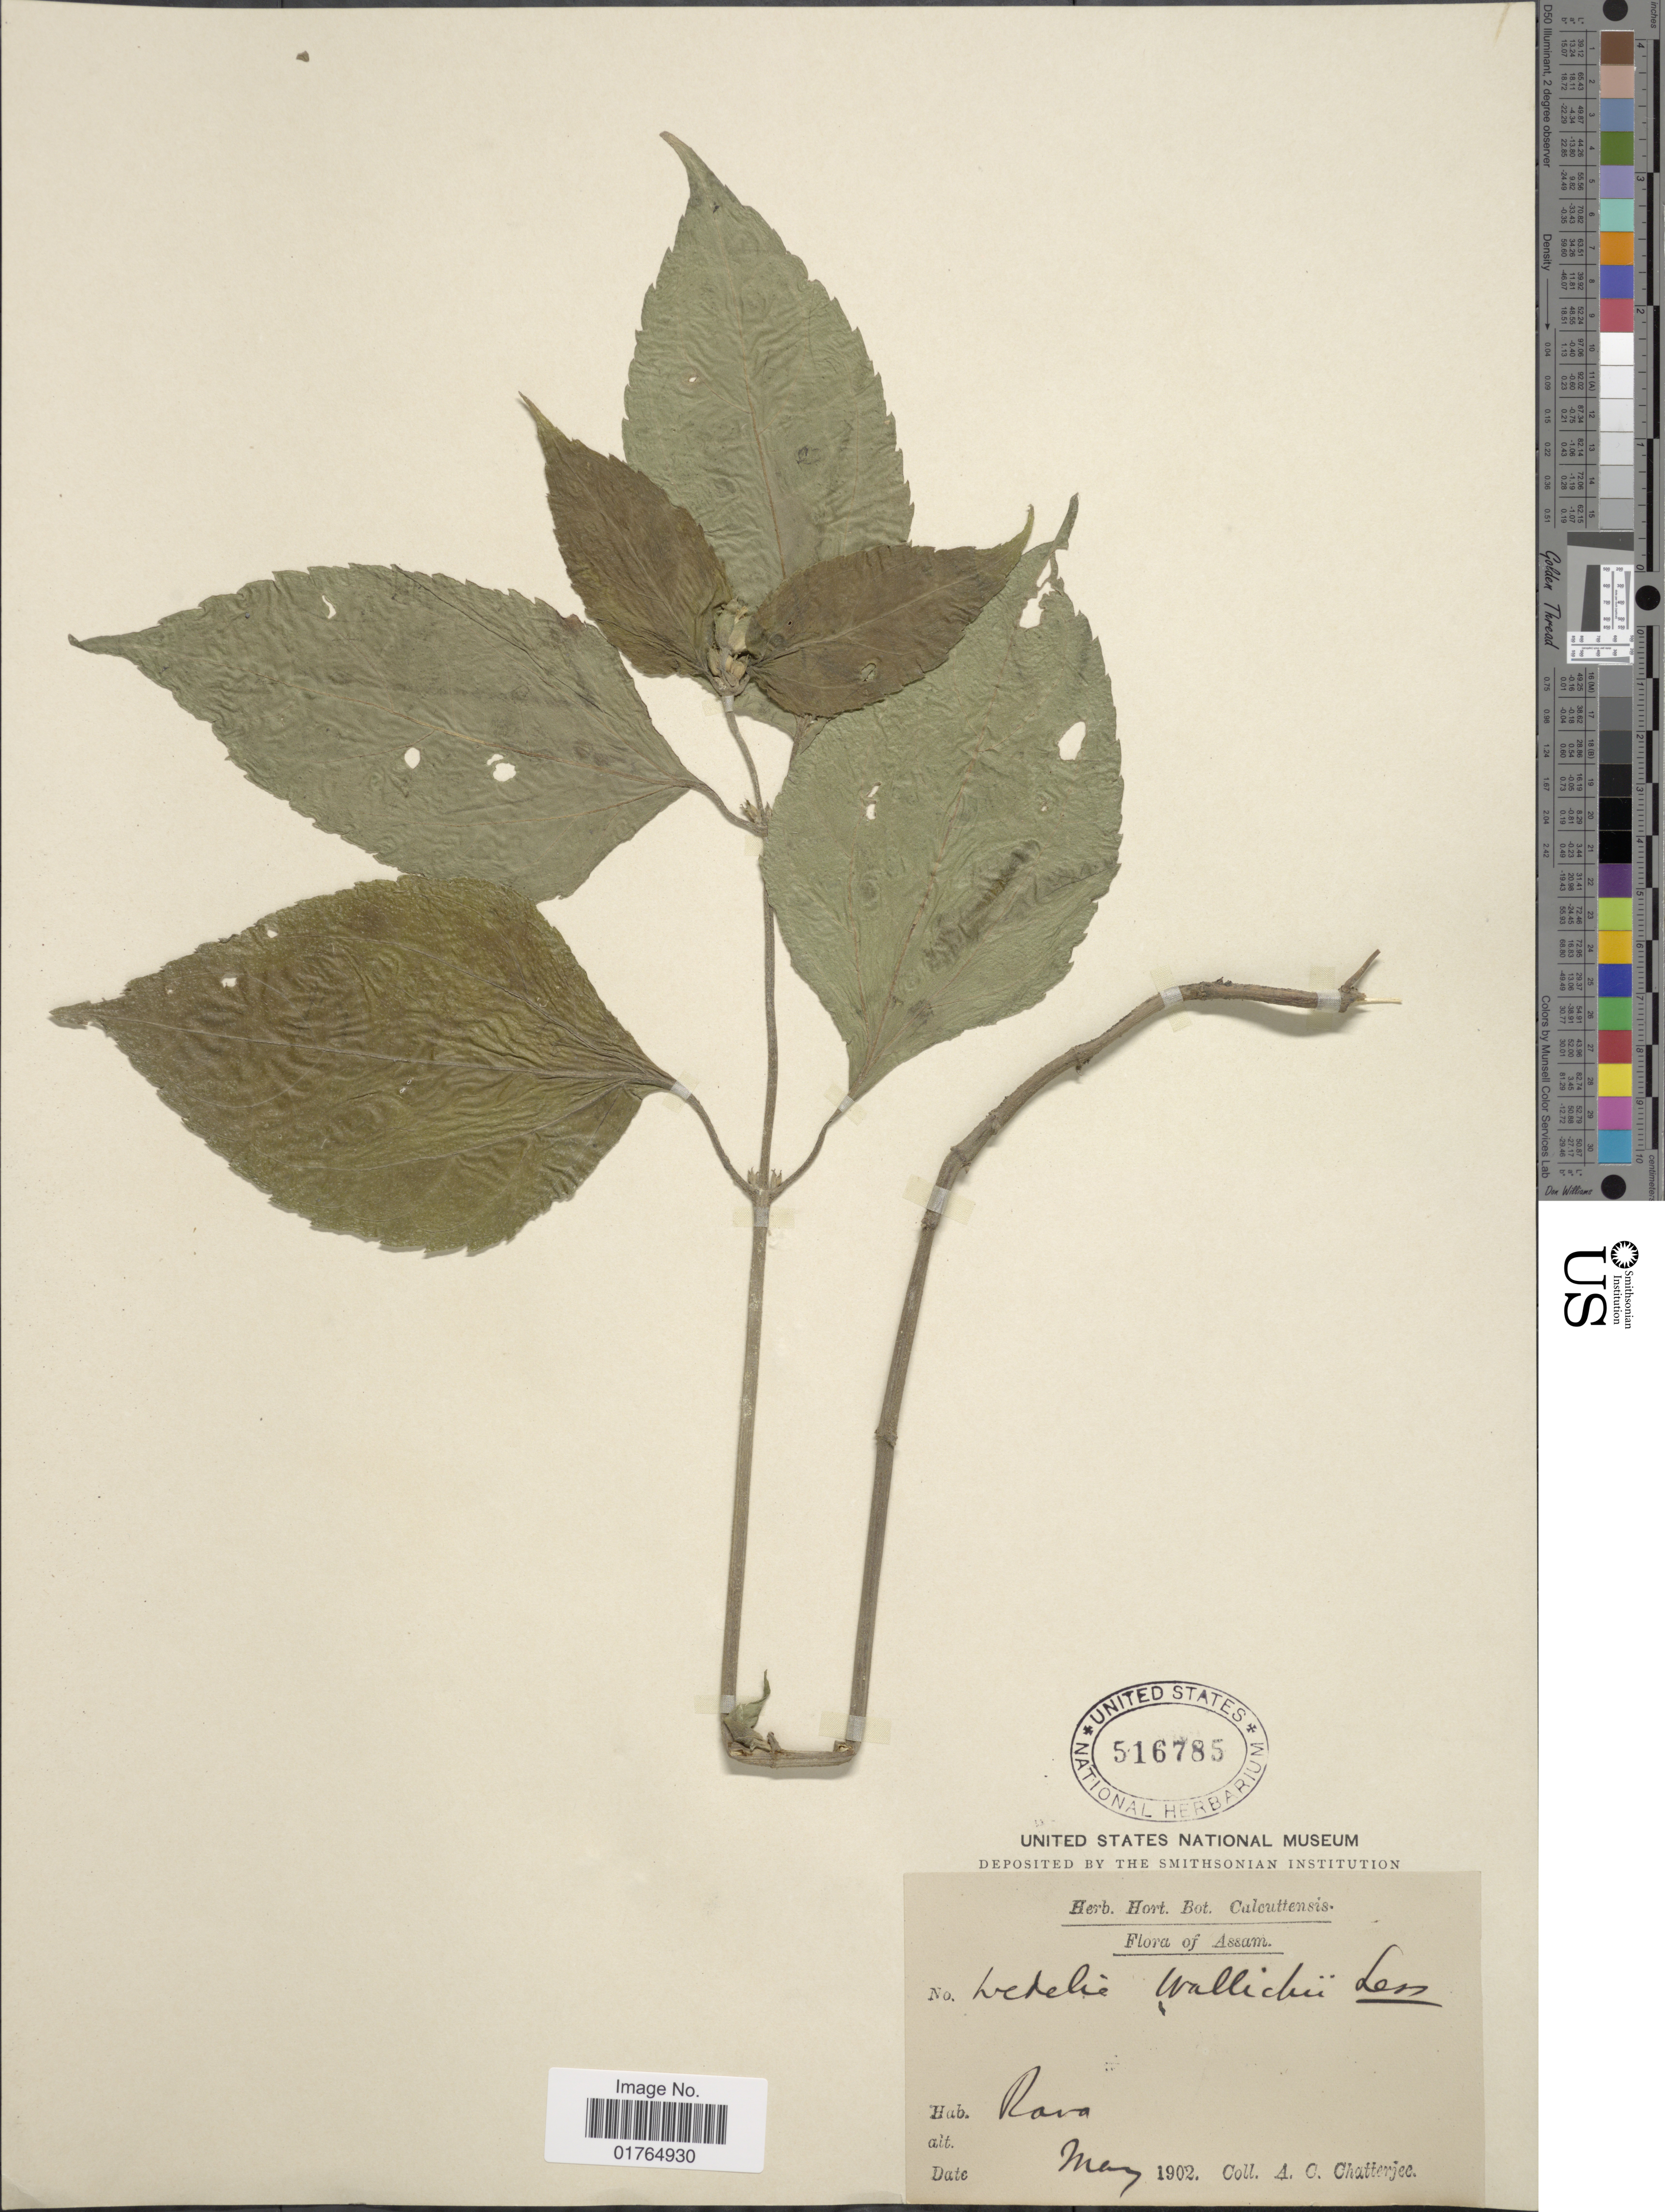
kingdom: Plantae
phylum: Tracheophyta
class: Magnoliopsida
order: Asterales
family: Asteraceae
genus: Wedelia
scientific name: Wedelia wallichii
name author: Less.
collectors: A. Chatterjee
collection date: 1902-05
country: India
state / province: Assam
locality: Rava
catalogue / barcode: US 516785